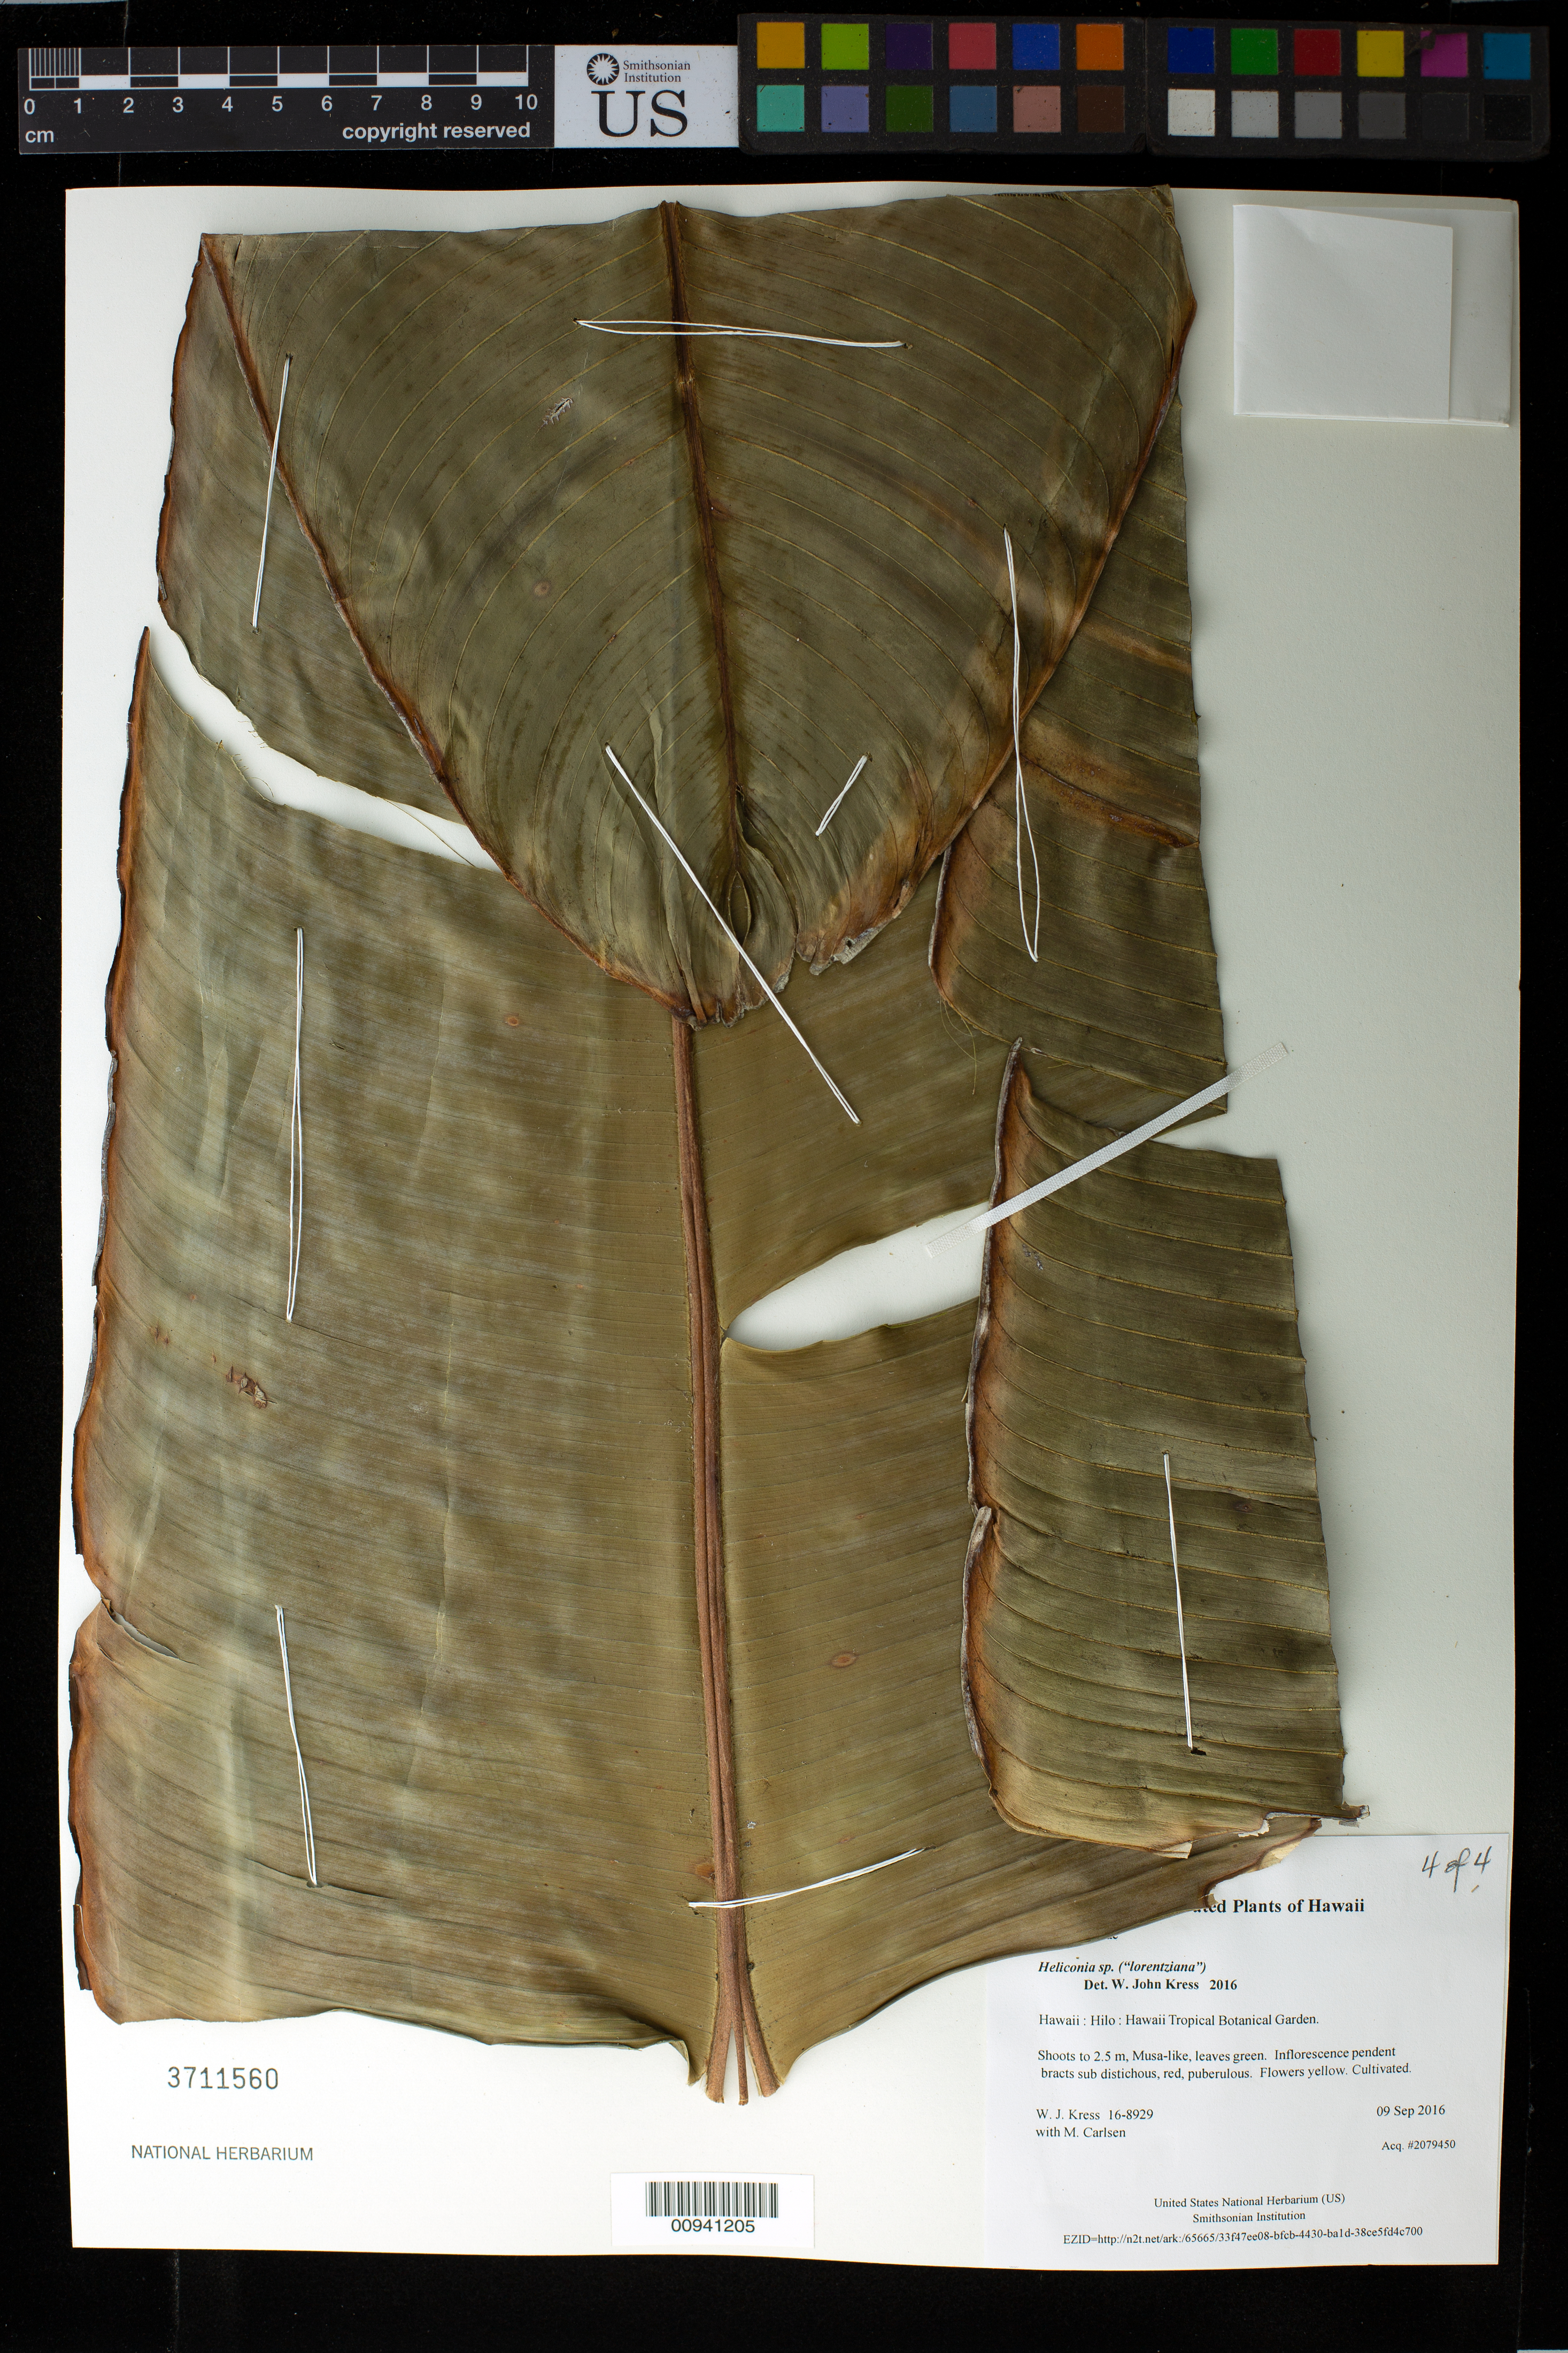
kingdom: Plantae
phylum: Tracheophyta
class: Liliopsida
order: Zingiberales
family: Heliconiaceae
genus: Heliconia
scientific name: Heliconia sp. ("lorentziana")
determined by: Kress, W. J., (US), Smithsonian Institution - National Museum of Natural History (UNITED STATES)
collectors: W. J. Kress & M. M. Carlsen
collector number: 16-8929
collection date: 2016-09-09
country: United States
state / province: Hawaii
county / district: Hawaii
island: Hawaii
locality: Hawaii Tropical Botanical Garden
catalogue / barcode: US 3711560